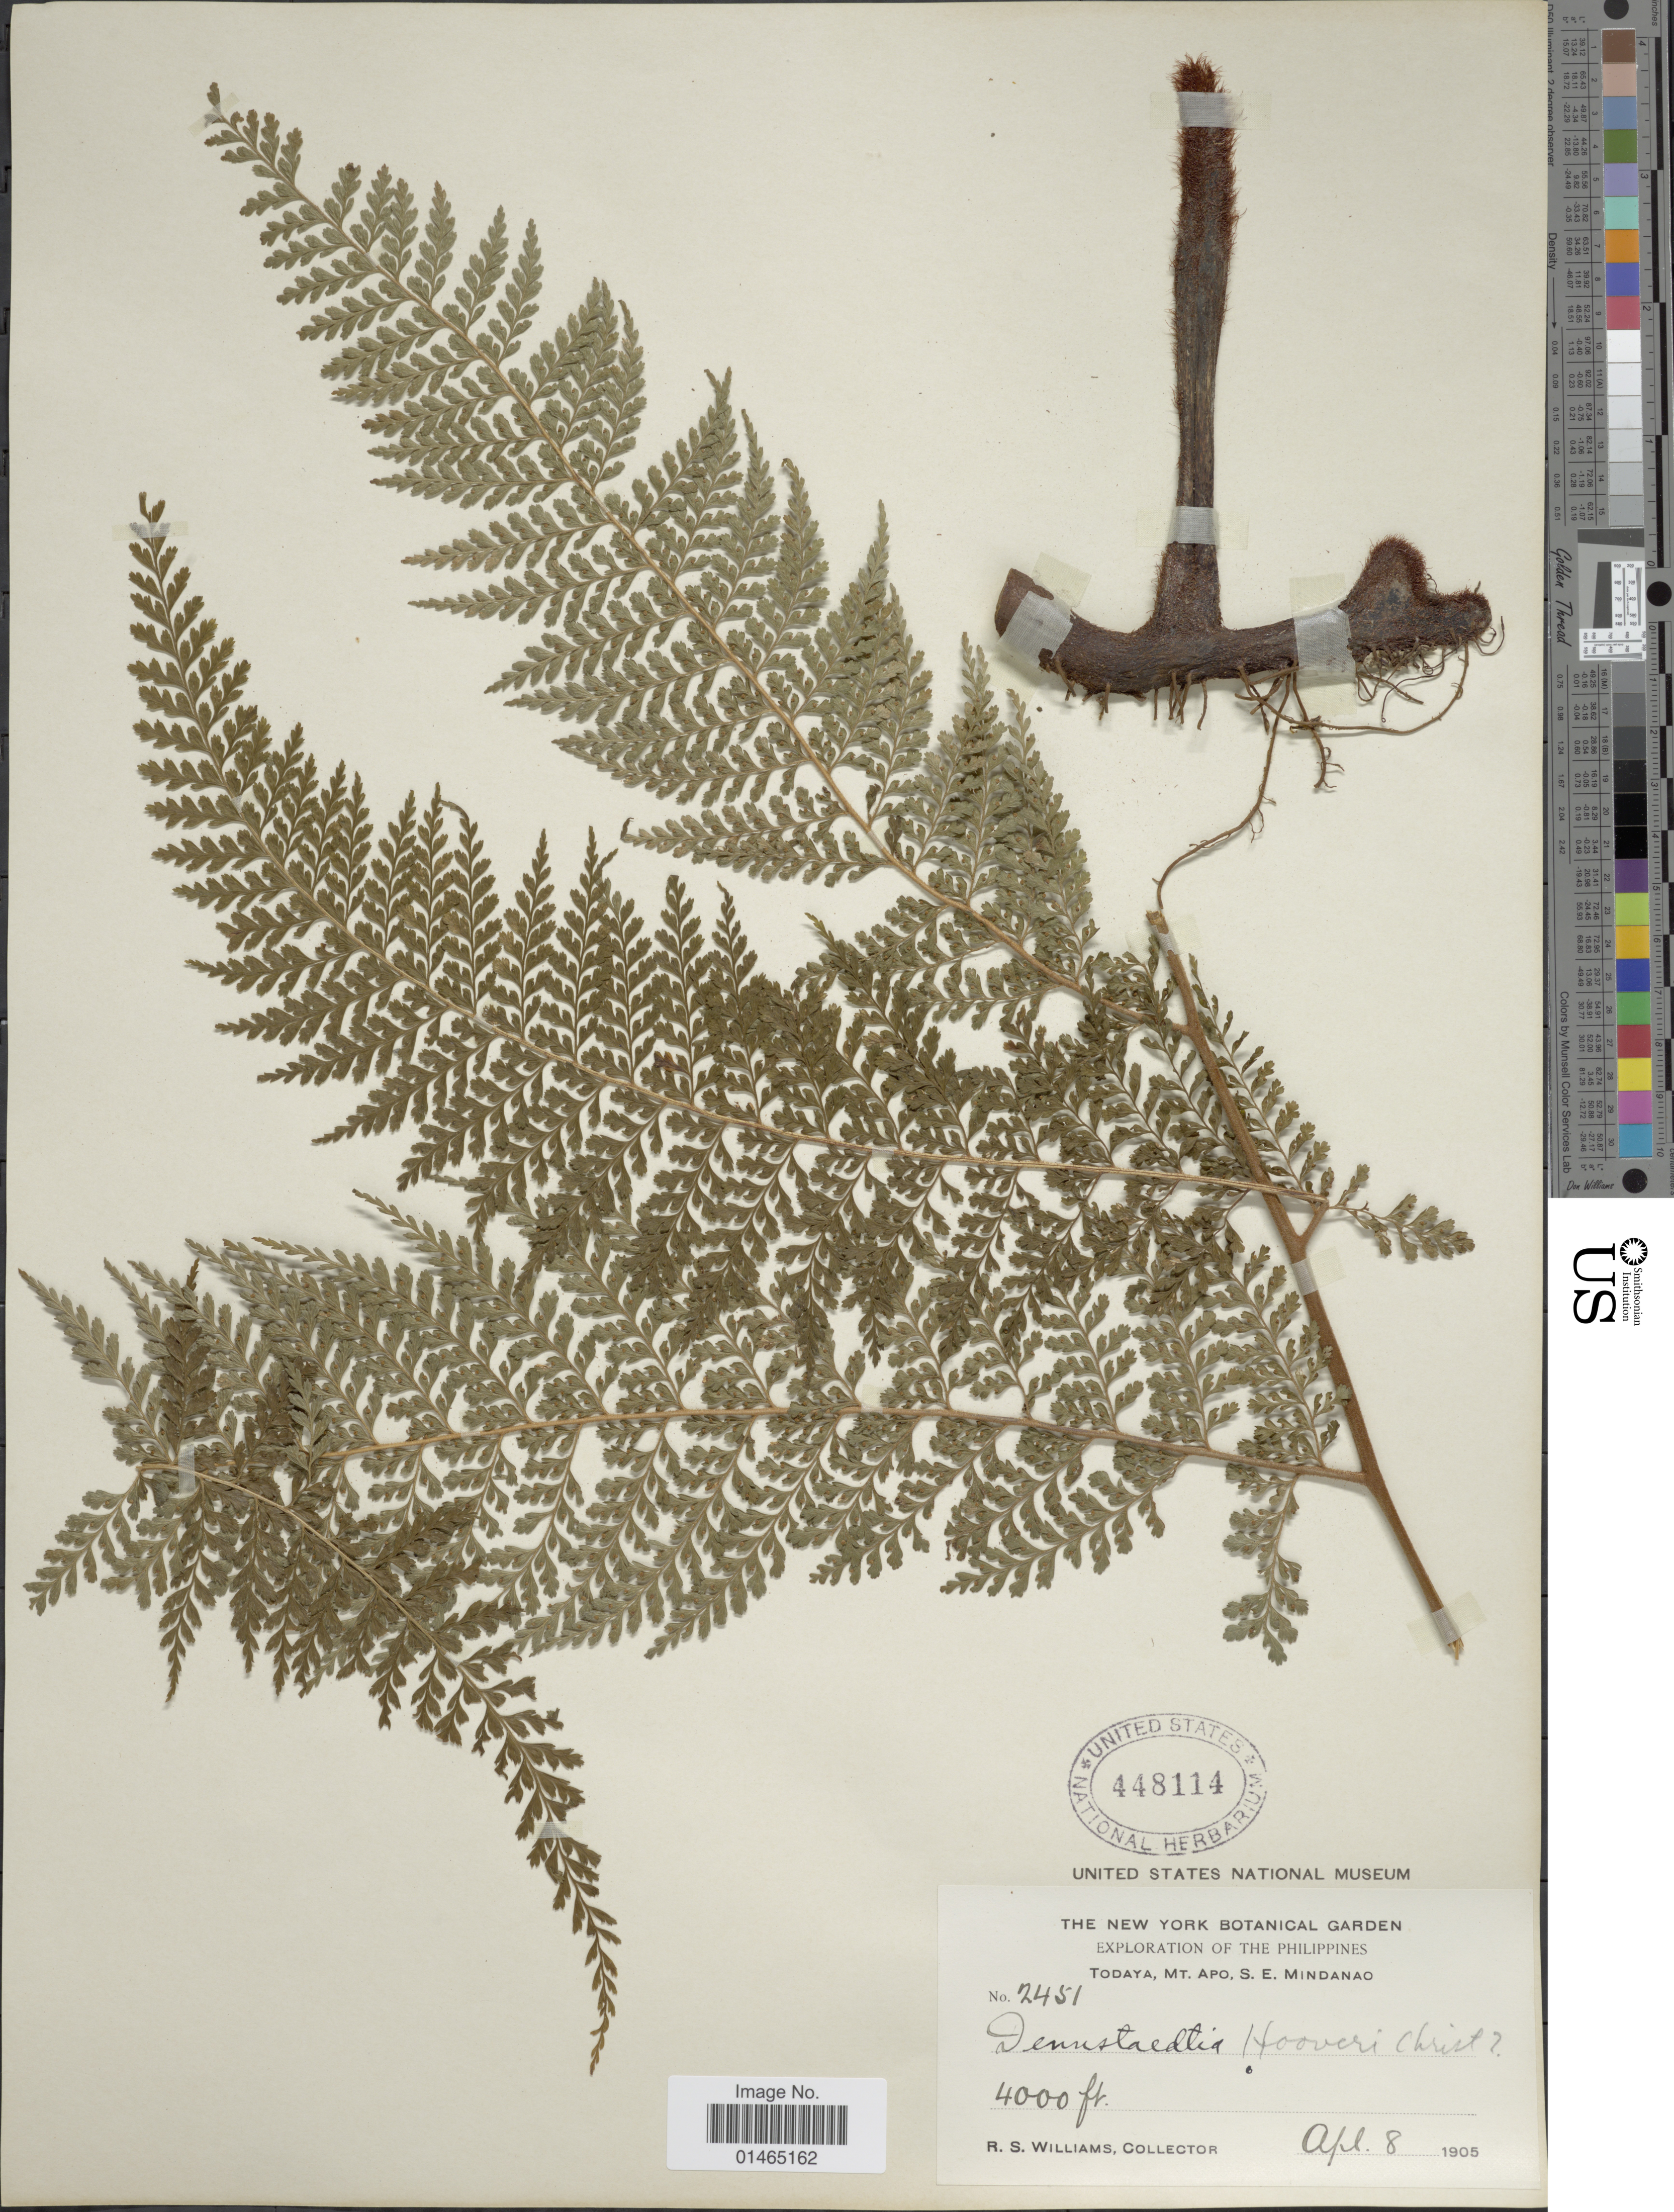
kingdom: Plantae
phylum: Tracheophyta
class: Polypodiopsida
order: Polypodiales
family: Dennstaedtiaceae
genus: Dennstaedtia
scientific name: Dennstaedtia hooveri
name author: Christ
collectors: R. S. Williams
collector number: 2451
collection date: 1905-04-08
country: Philippines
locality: Todaya, Mt. Apo, S.E. Mindanao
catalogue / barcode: US 448114